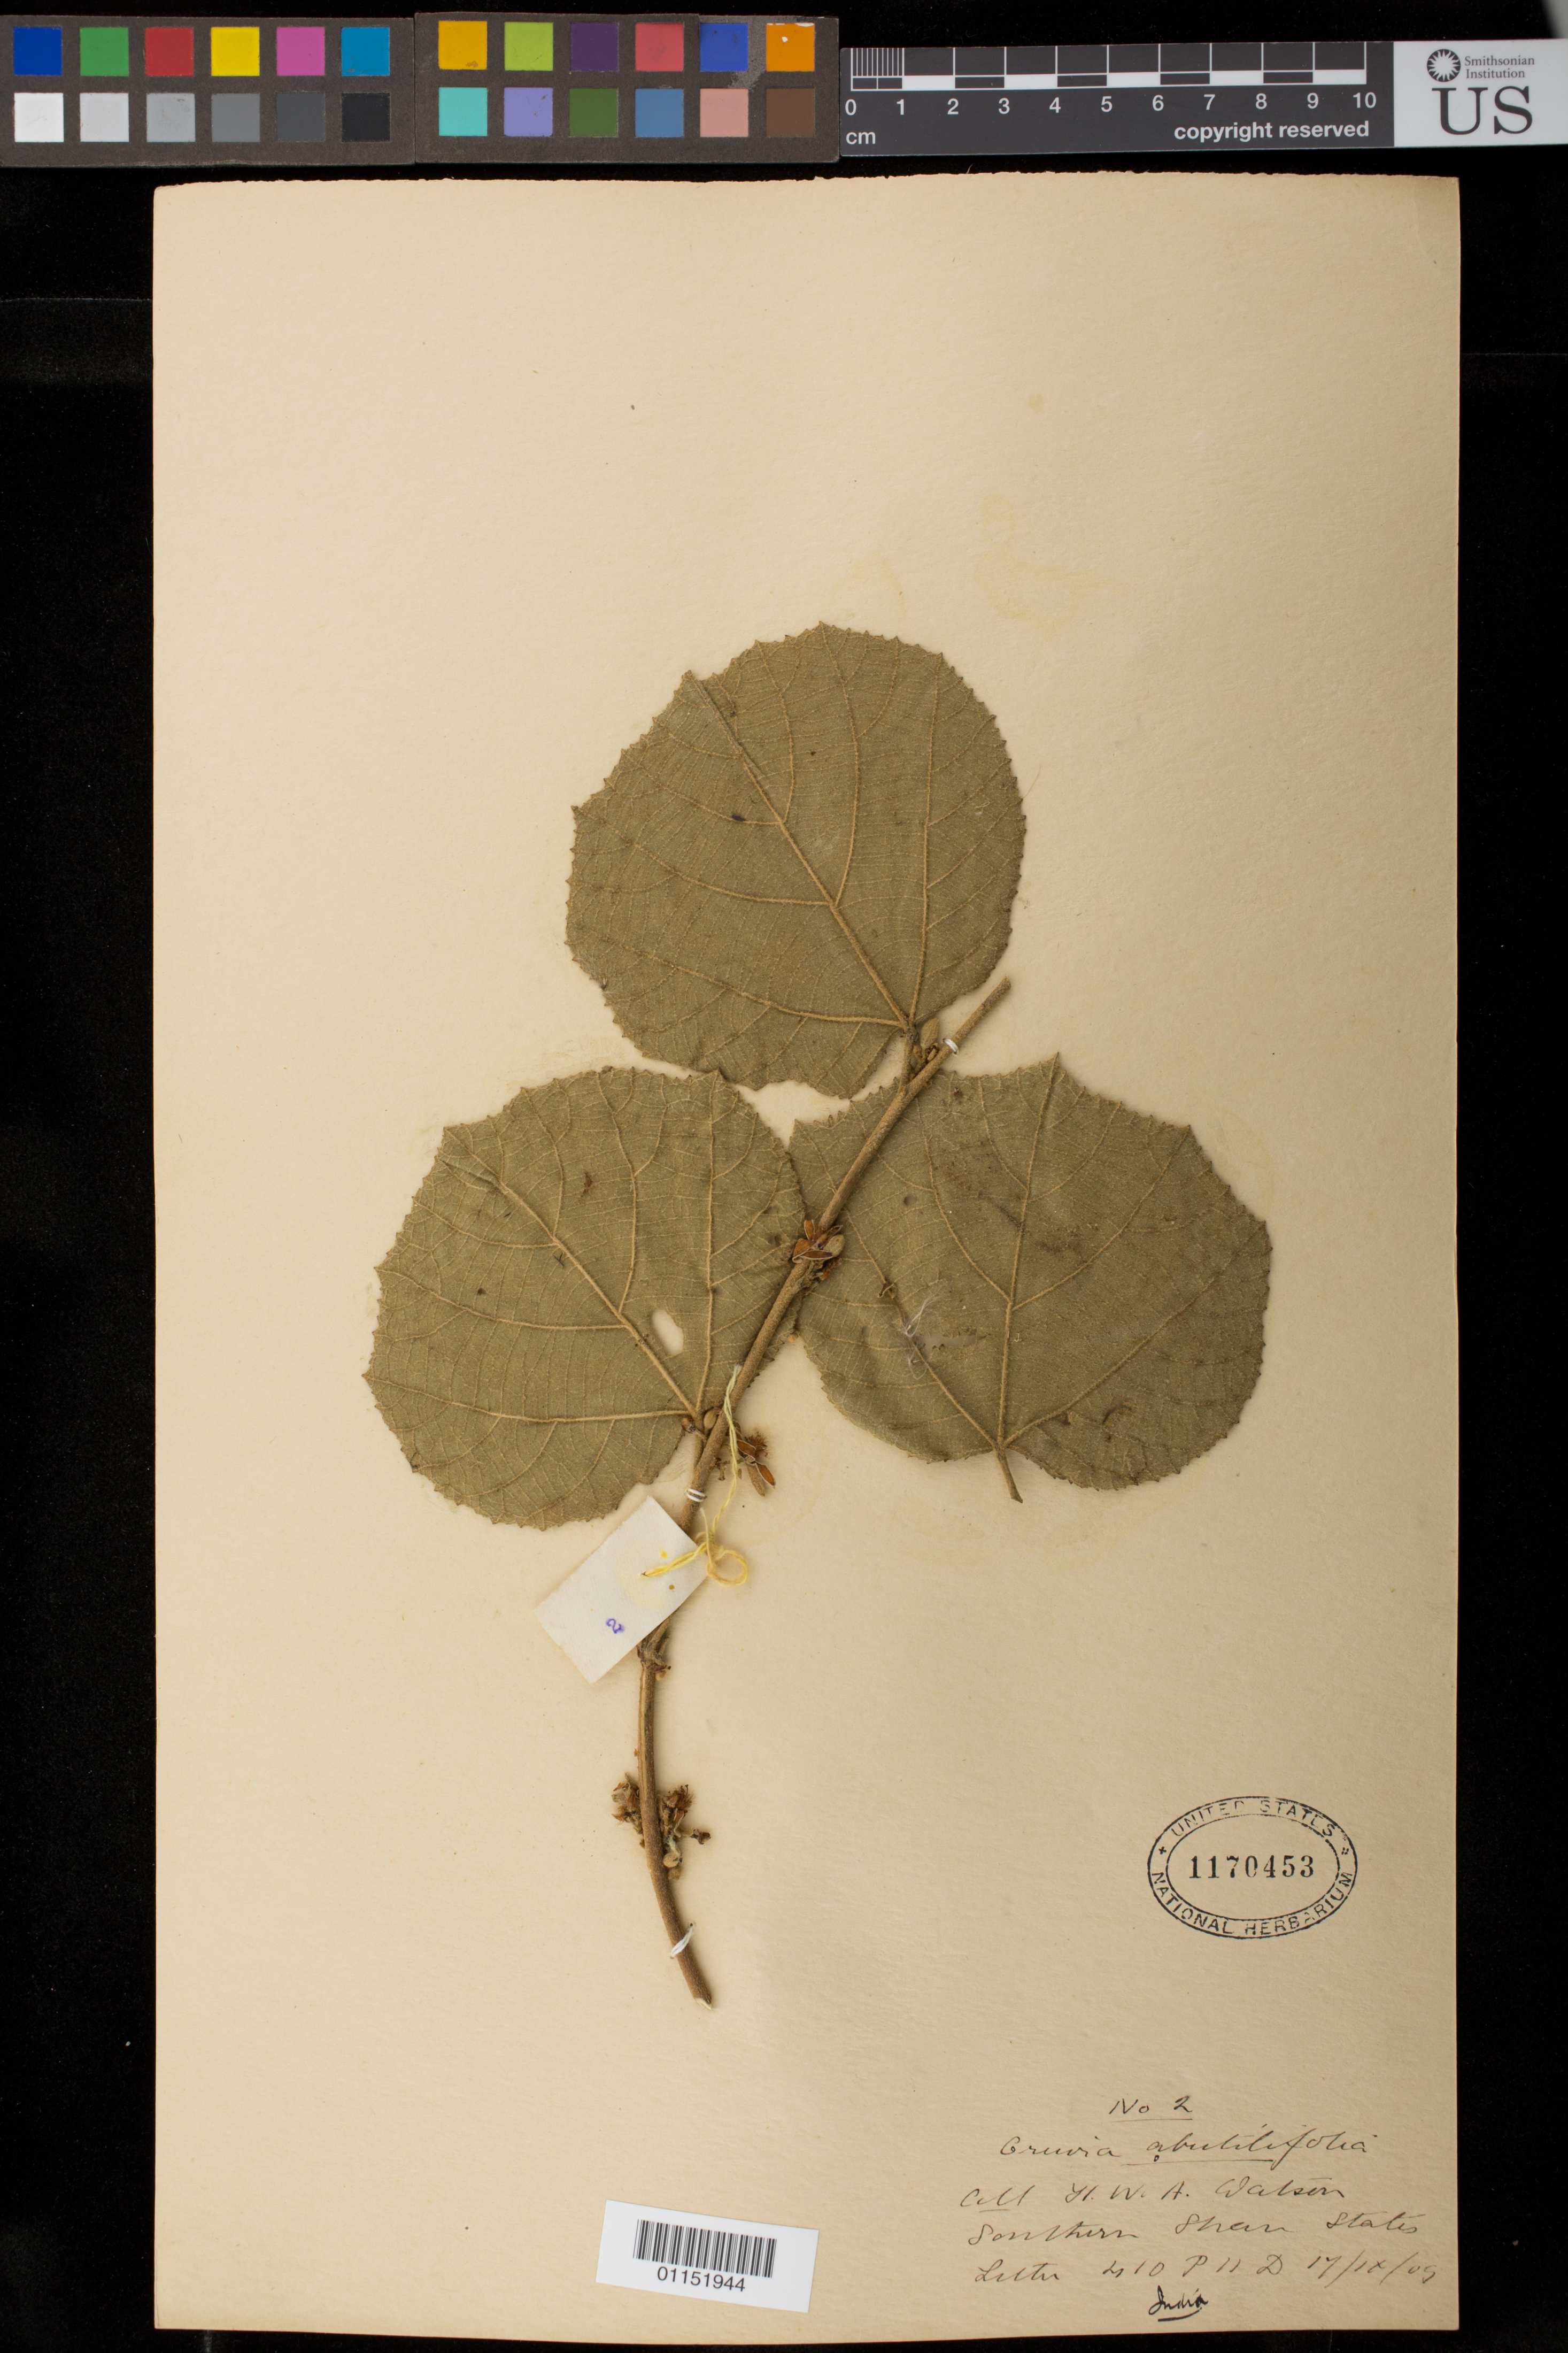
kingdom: Plantae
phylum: Tracheophyta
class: Magnoliopsida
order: Malvales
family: Malvaceae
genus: Grewia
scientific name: Grewia abutilifolia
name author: Vent. ex Juss.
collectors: W. Watson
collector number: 2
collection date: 1909-09-17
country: India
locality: Southern Shan States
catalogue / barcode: US 1170453